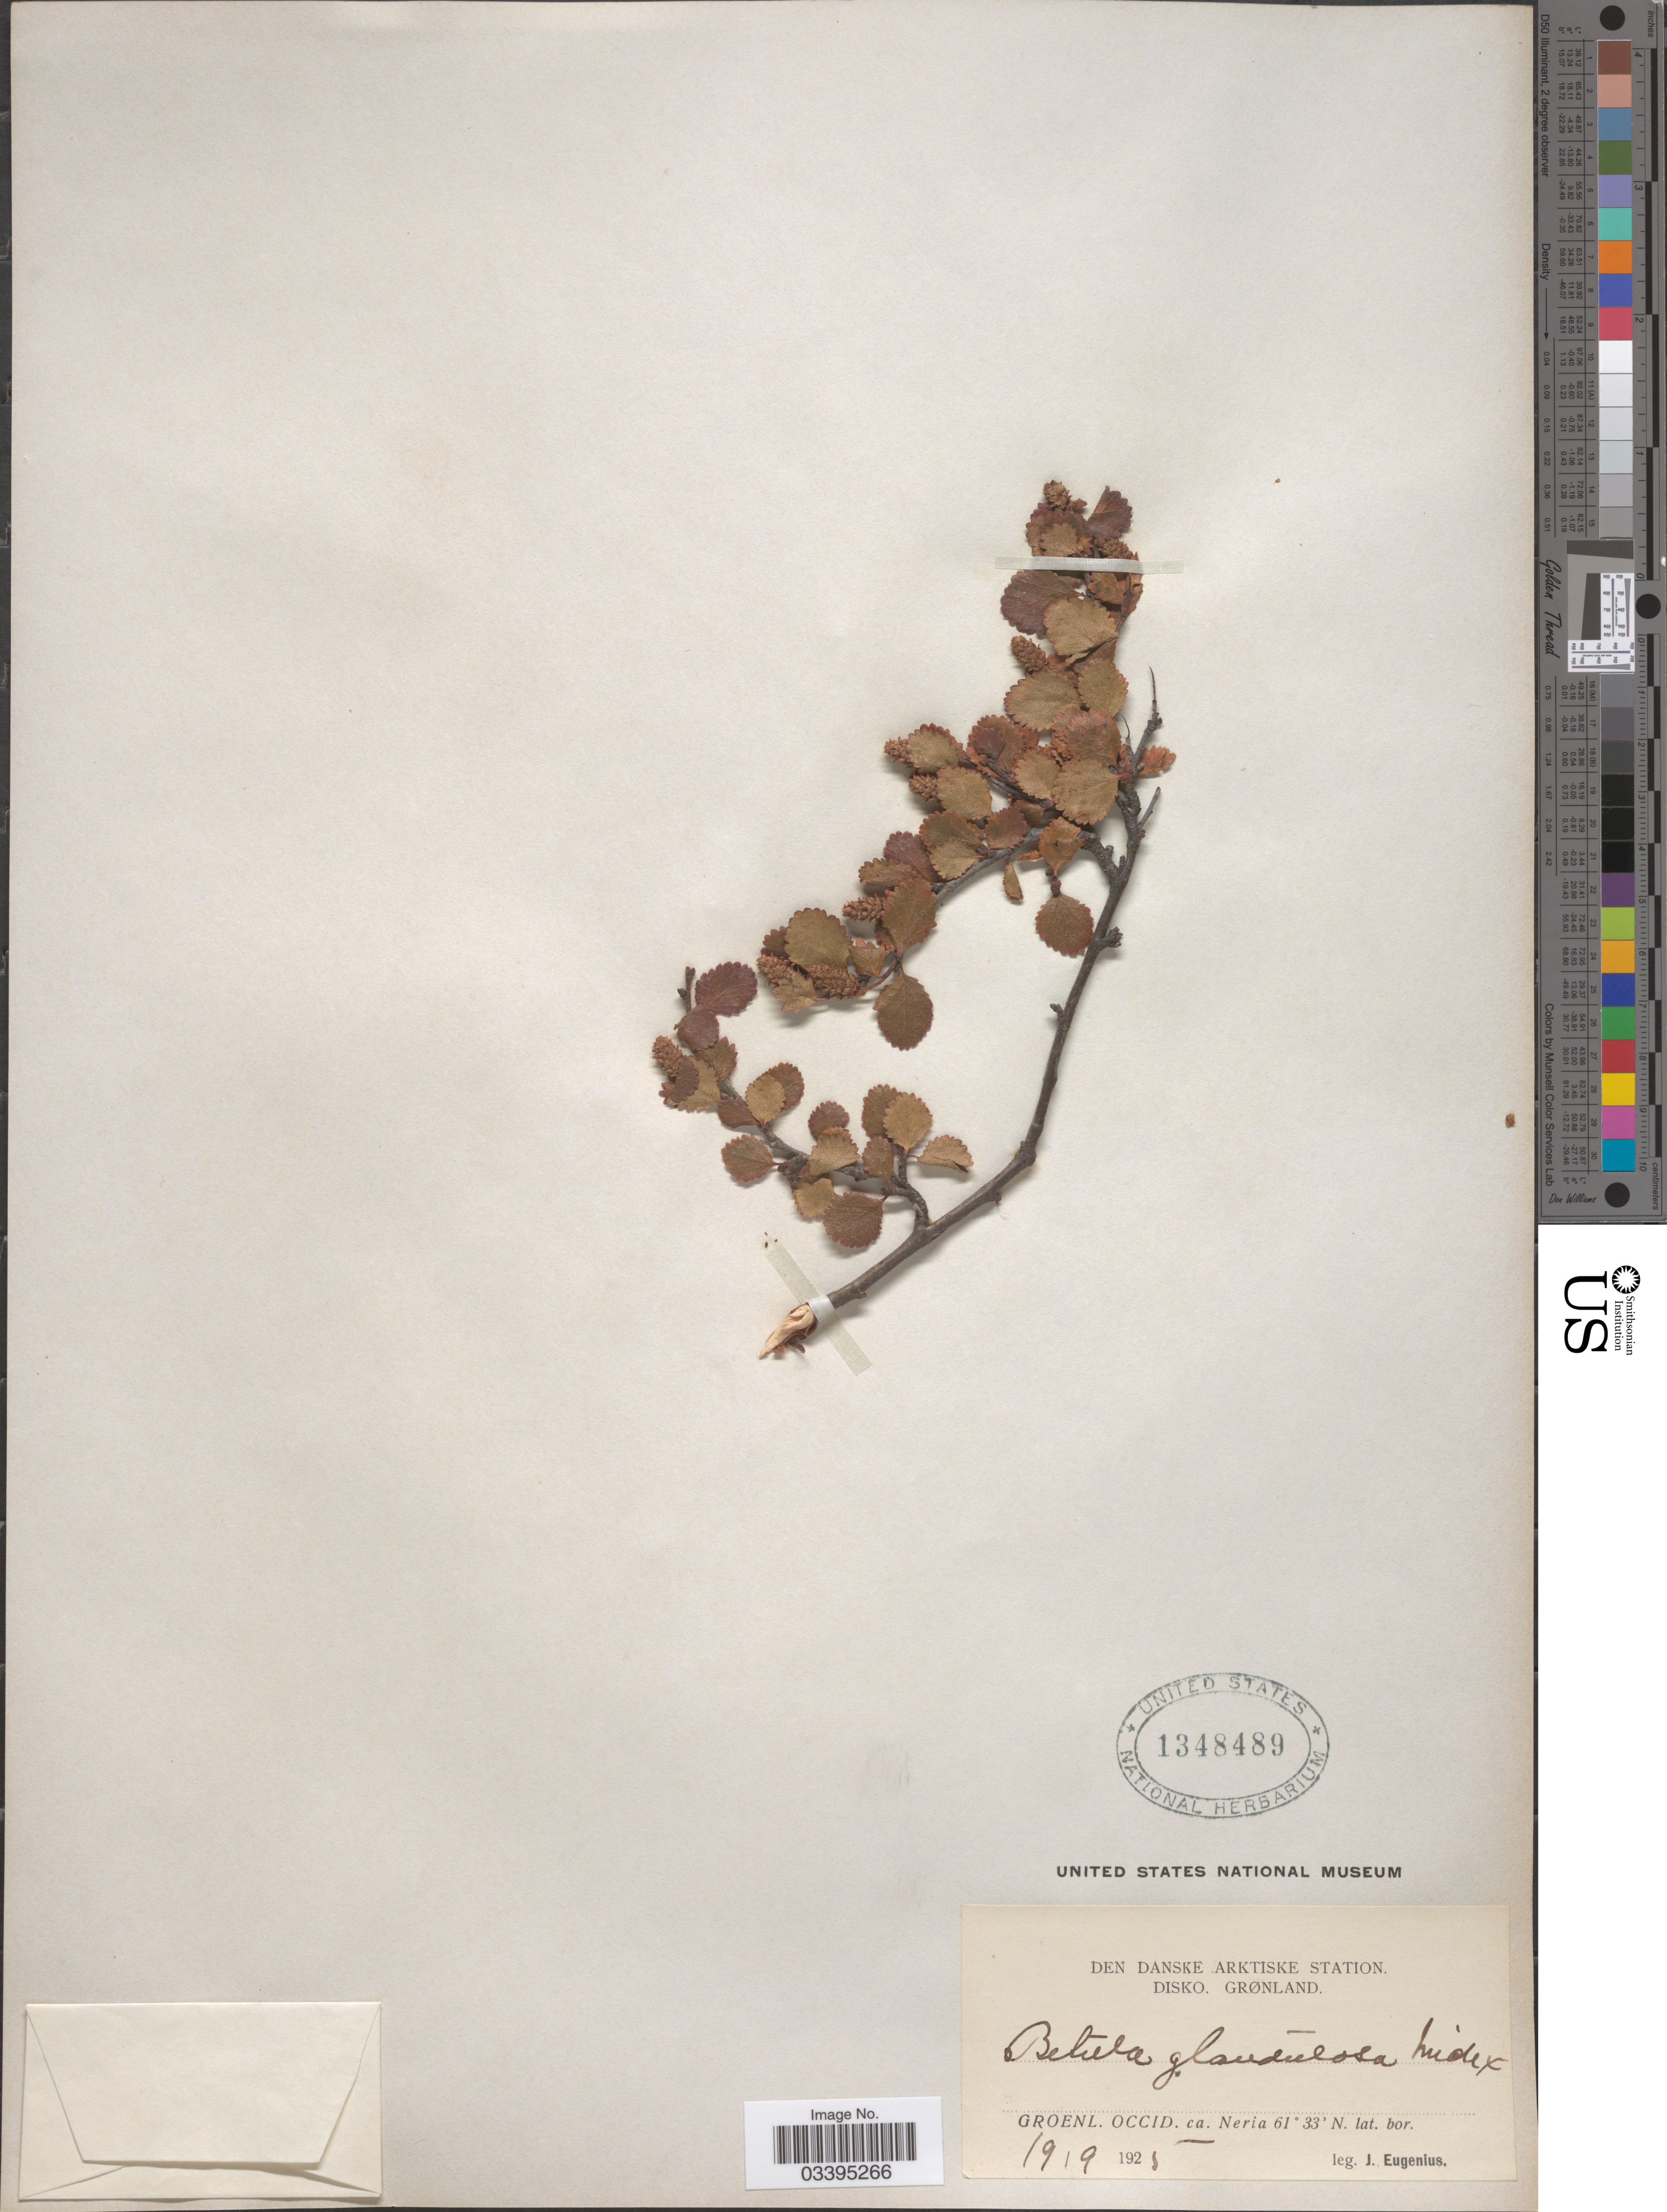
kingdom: Plantae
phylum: Tracheophyta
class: Magnoliopsida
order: Fagales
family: Betulaceae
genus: Betula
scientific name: Betula glandulosa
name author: Michx.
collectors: J. Eugenius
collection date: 1925-09-19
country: Greenland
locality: Den Danske Arktiske Station. Disko. [unsure placement] Groenl. Occid. ca. Neria.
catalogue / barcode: US 1348489